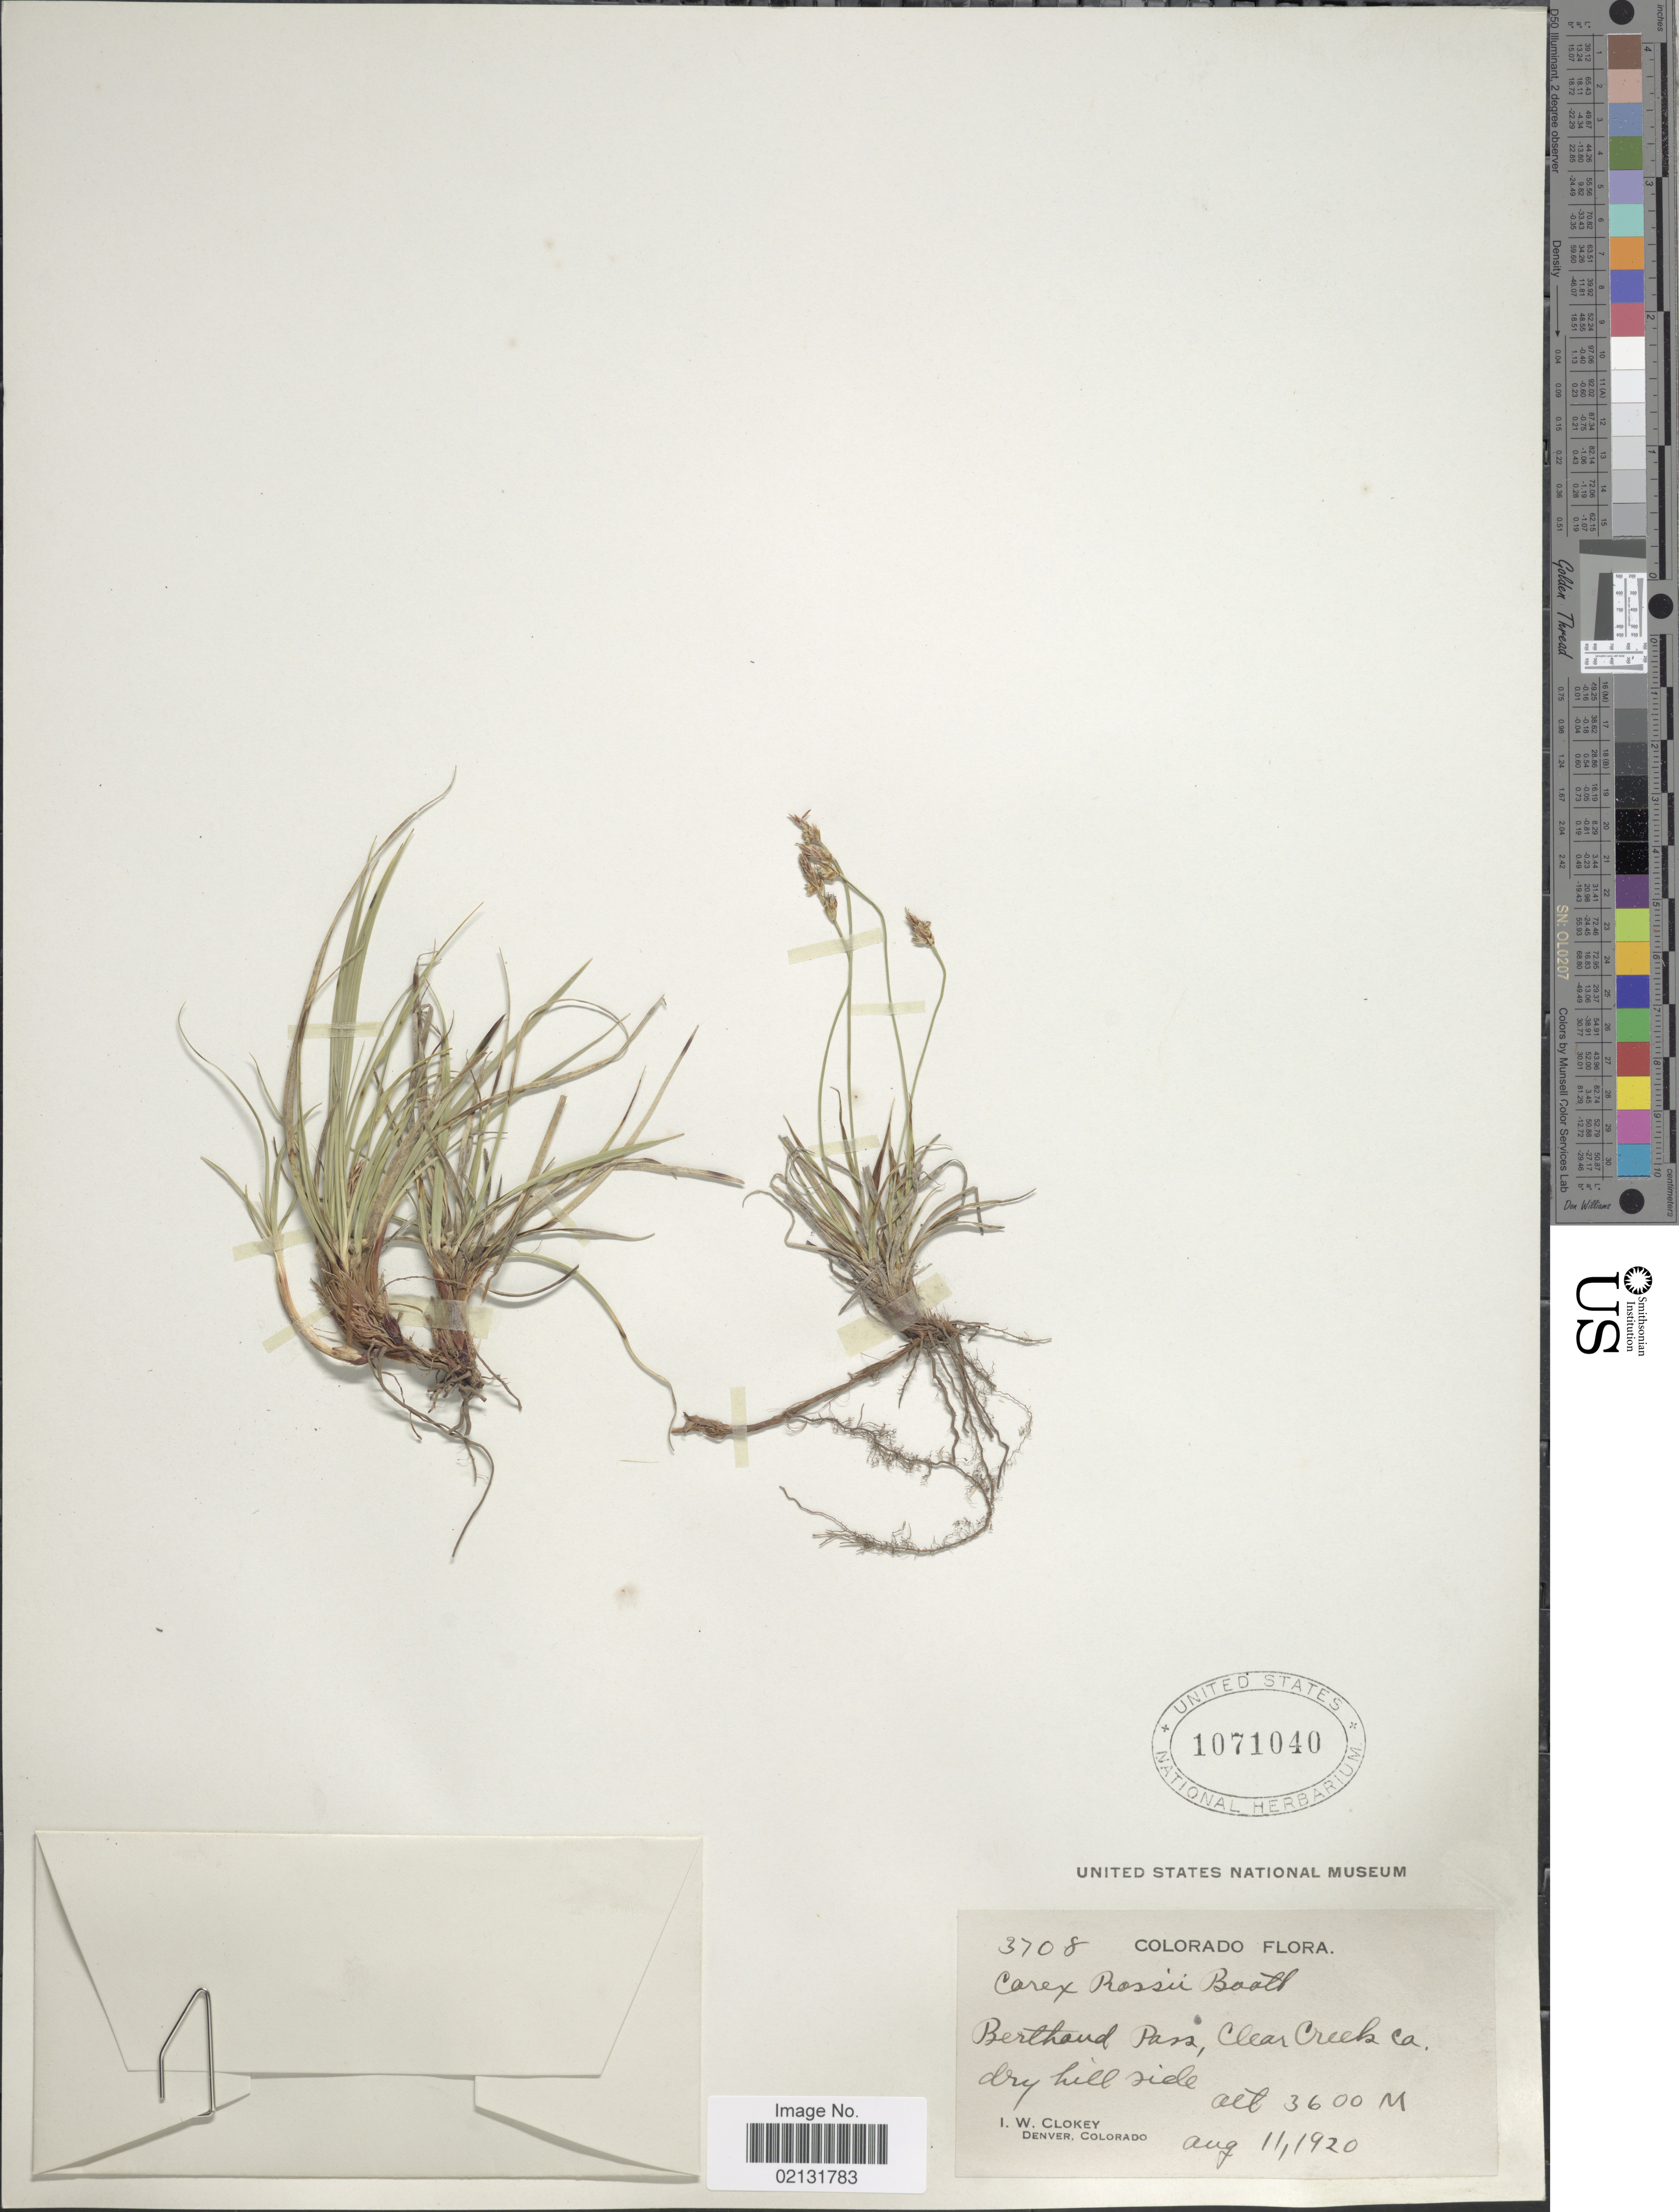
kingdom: Plantae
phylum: Tracheophyta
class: Liliopsida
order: Poales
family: Cyperaceae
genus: Carex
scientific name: Carex rossii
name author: Boott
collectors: I. W. Clokey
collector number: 3708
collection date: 1920-08-11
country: United States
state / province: Colorado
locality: Berthand Pass, Clear Creek ca. dry hill side.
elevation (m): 3600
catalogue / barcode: US 1071040